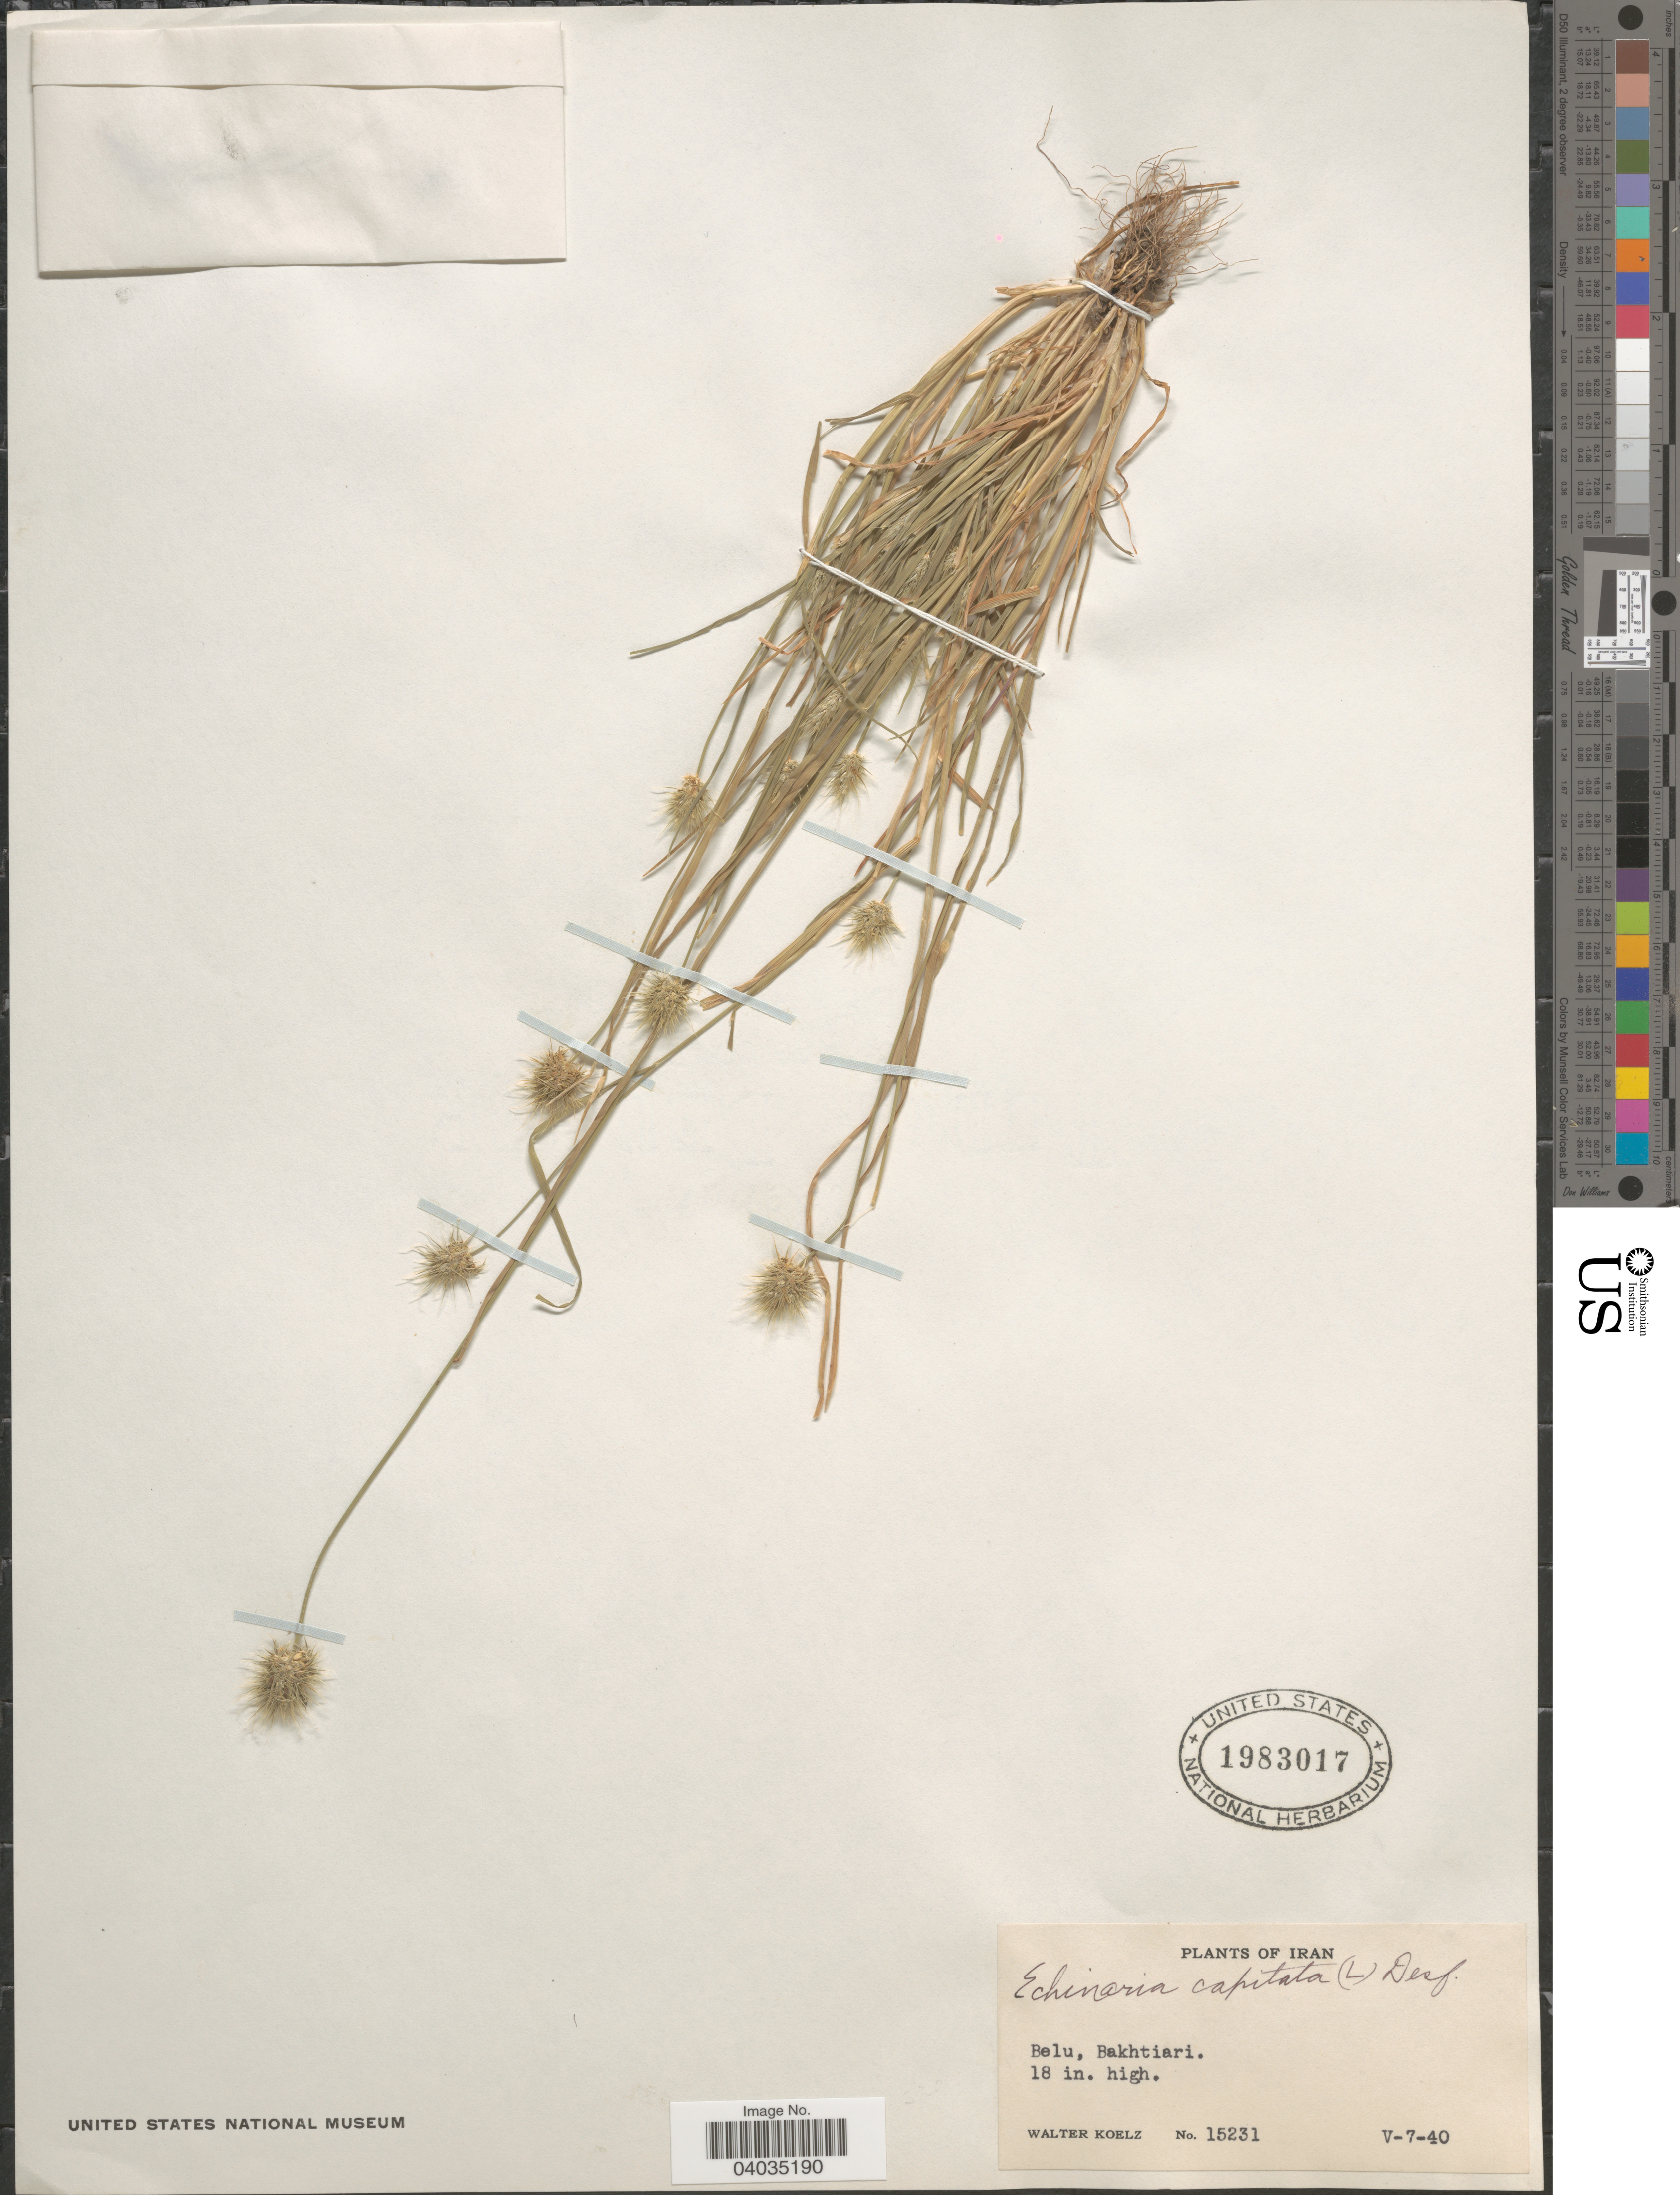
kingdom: Plantae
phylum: Tracheophyta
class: Liliopsida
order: Poales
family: Poaceae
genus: Echinaria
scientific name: Echinaria capitata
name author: (L.) Desf.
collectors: W. N. Koelz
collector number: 15231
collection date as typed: Transcribed d/m/y: 7/5/40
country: Iran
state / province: Chahar Mahaal and Bakhtiari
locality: Belu, Bakhtiari.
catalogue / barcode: US 1983017